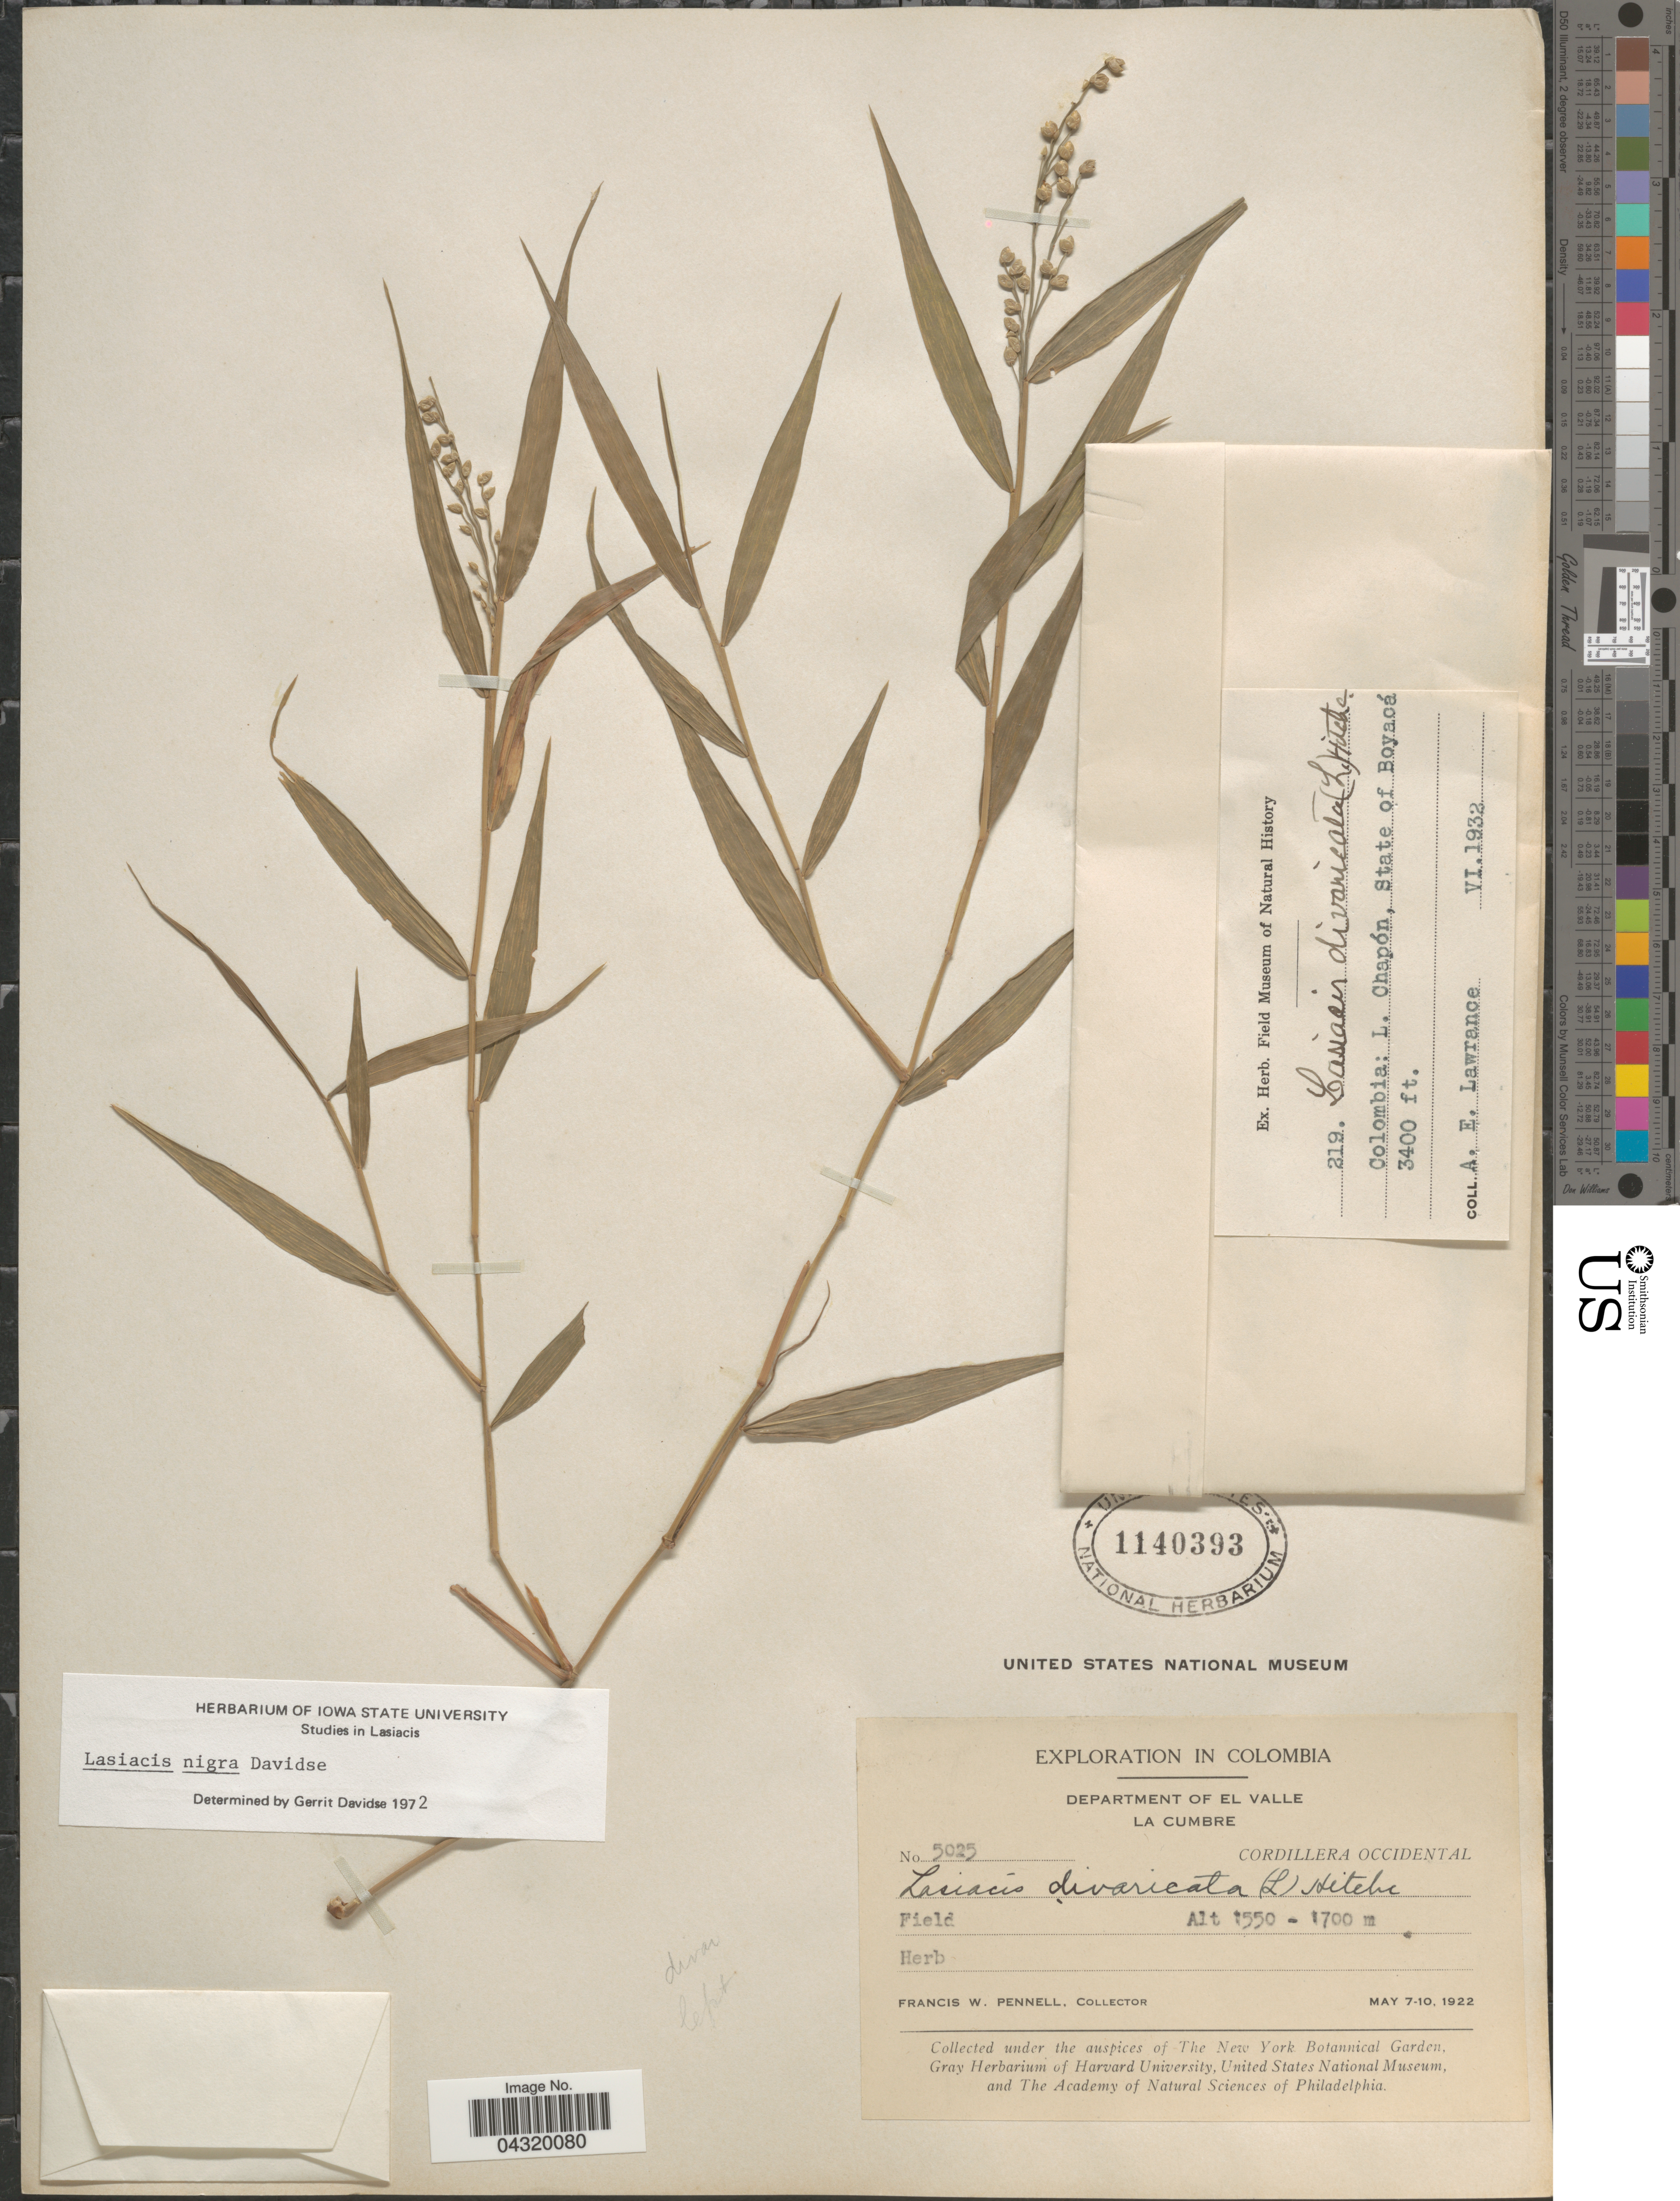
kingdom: Plantae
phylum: Tracheophyta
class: Liliopsida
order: Poales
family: Poaceae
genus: Lasiacis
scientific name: Lasiacis nigra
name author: Davidse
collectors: F. W. Pennell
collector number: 5025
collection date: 1922-05-07/1922-05-10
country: Colombia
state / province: Valle del Cauca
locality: Exploration in Colombia. Department of El Valle. La Cumbre. Cordillera Occidental.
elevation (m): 1550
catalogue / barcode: US 1140393-2